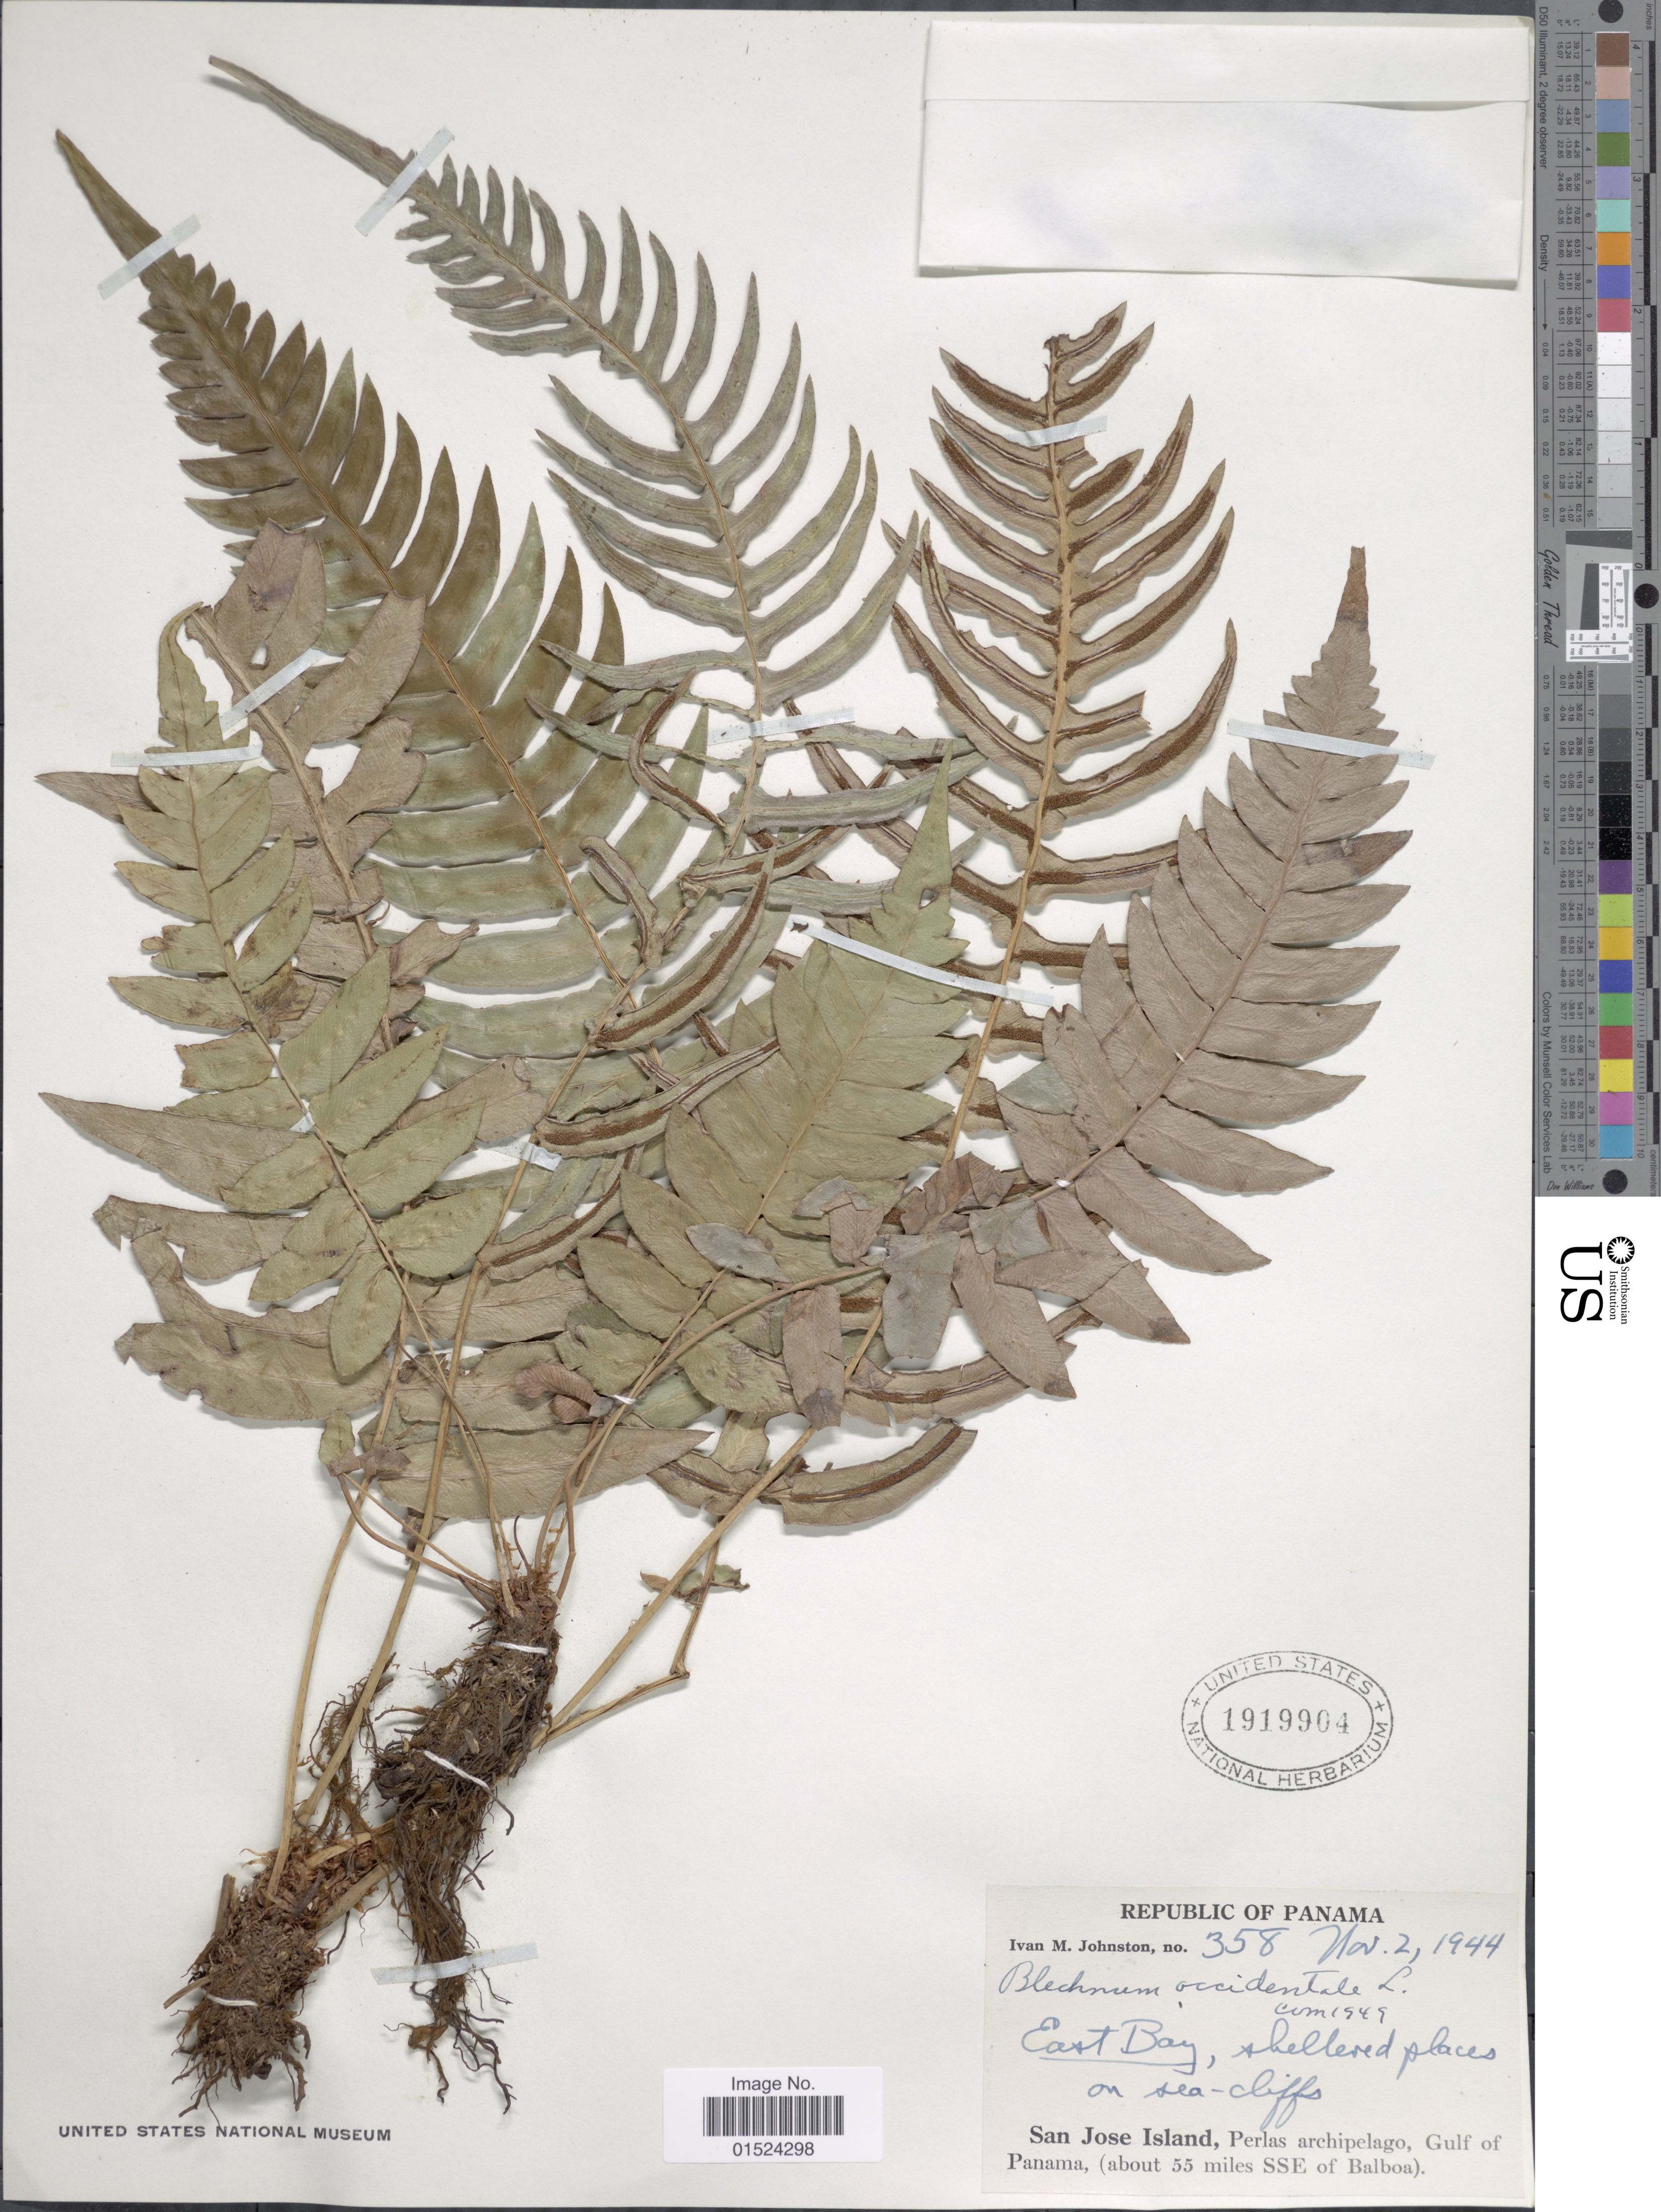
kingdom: Plantae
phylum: Tracheophyta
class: Polypodiopsida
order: Polypodiales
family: Blechnaceae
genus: Blechnum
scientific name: Blechnum occidentale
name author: L.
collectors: I.M. Johnston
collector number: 358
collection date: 1944-11-02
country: Panama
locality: East Bay, sheltered places on sea-cliffs, San Jose Island, Perlas archipelago, Gulf of Panama, (about 55 miles SSE of Balboa)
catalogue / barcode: US 1919904